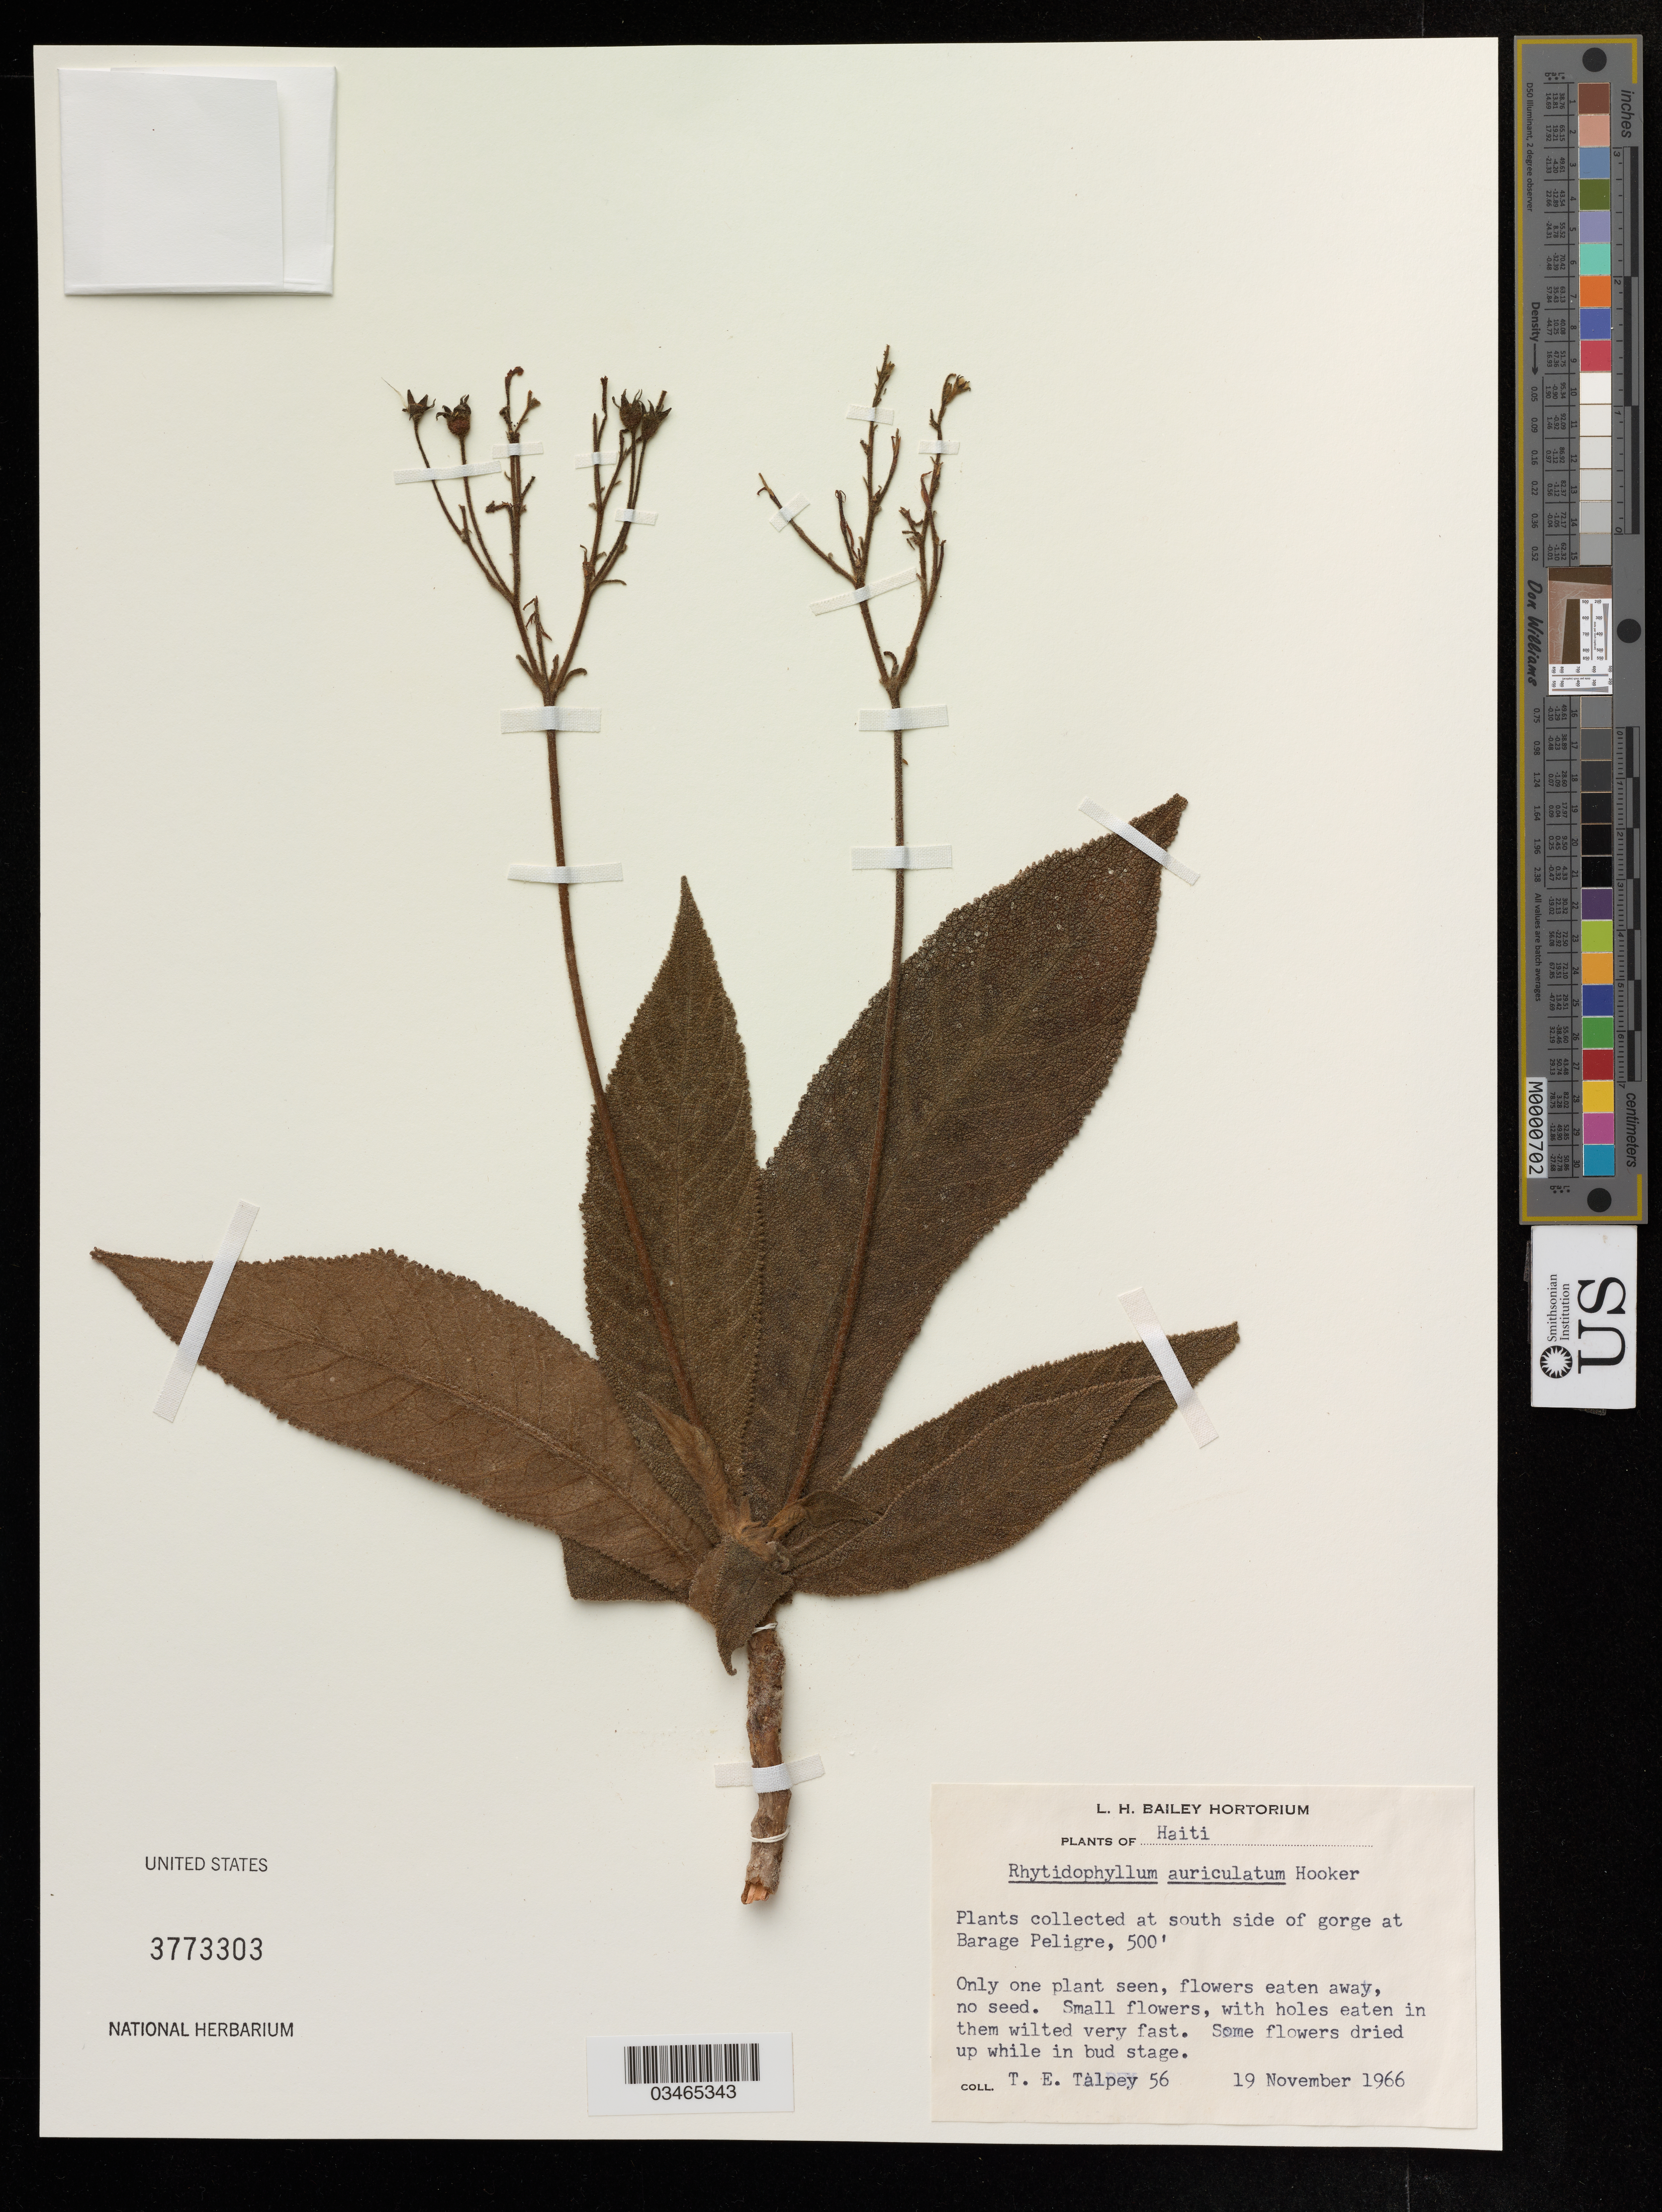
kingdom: Plantae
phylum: Tracheophyta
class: Magnoliopsida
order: Lamiales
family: Gesneriaceae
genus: Rhytidophyllum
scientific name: Rhytidophyllum auriculatum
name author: Hook.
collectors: T. Talpey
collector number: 56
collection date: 1966-11-19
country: Haiti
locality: At south side of gorge at Barage Peligre.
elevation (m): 152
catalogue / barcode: US 3773303